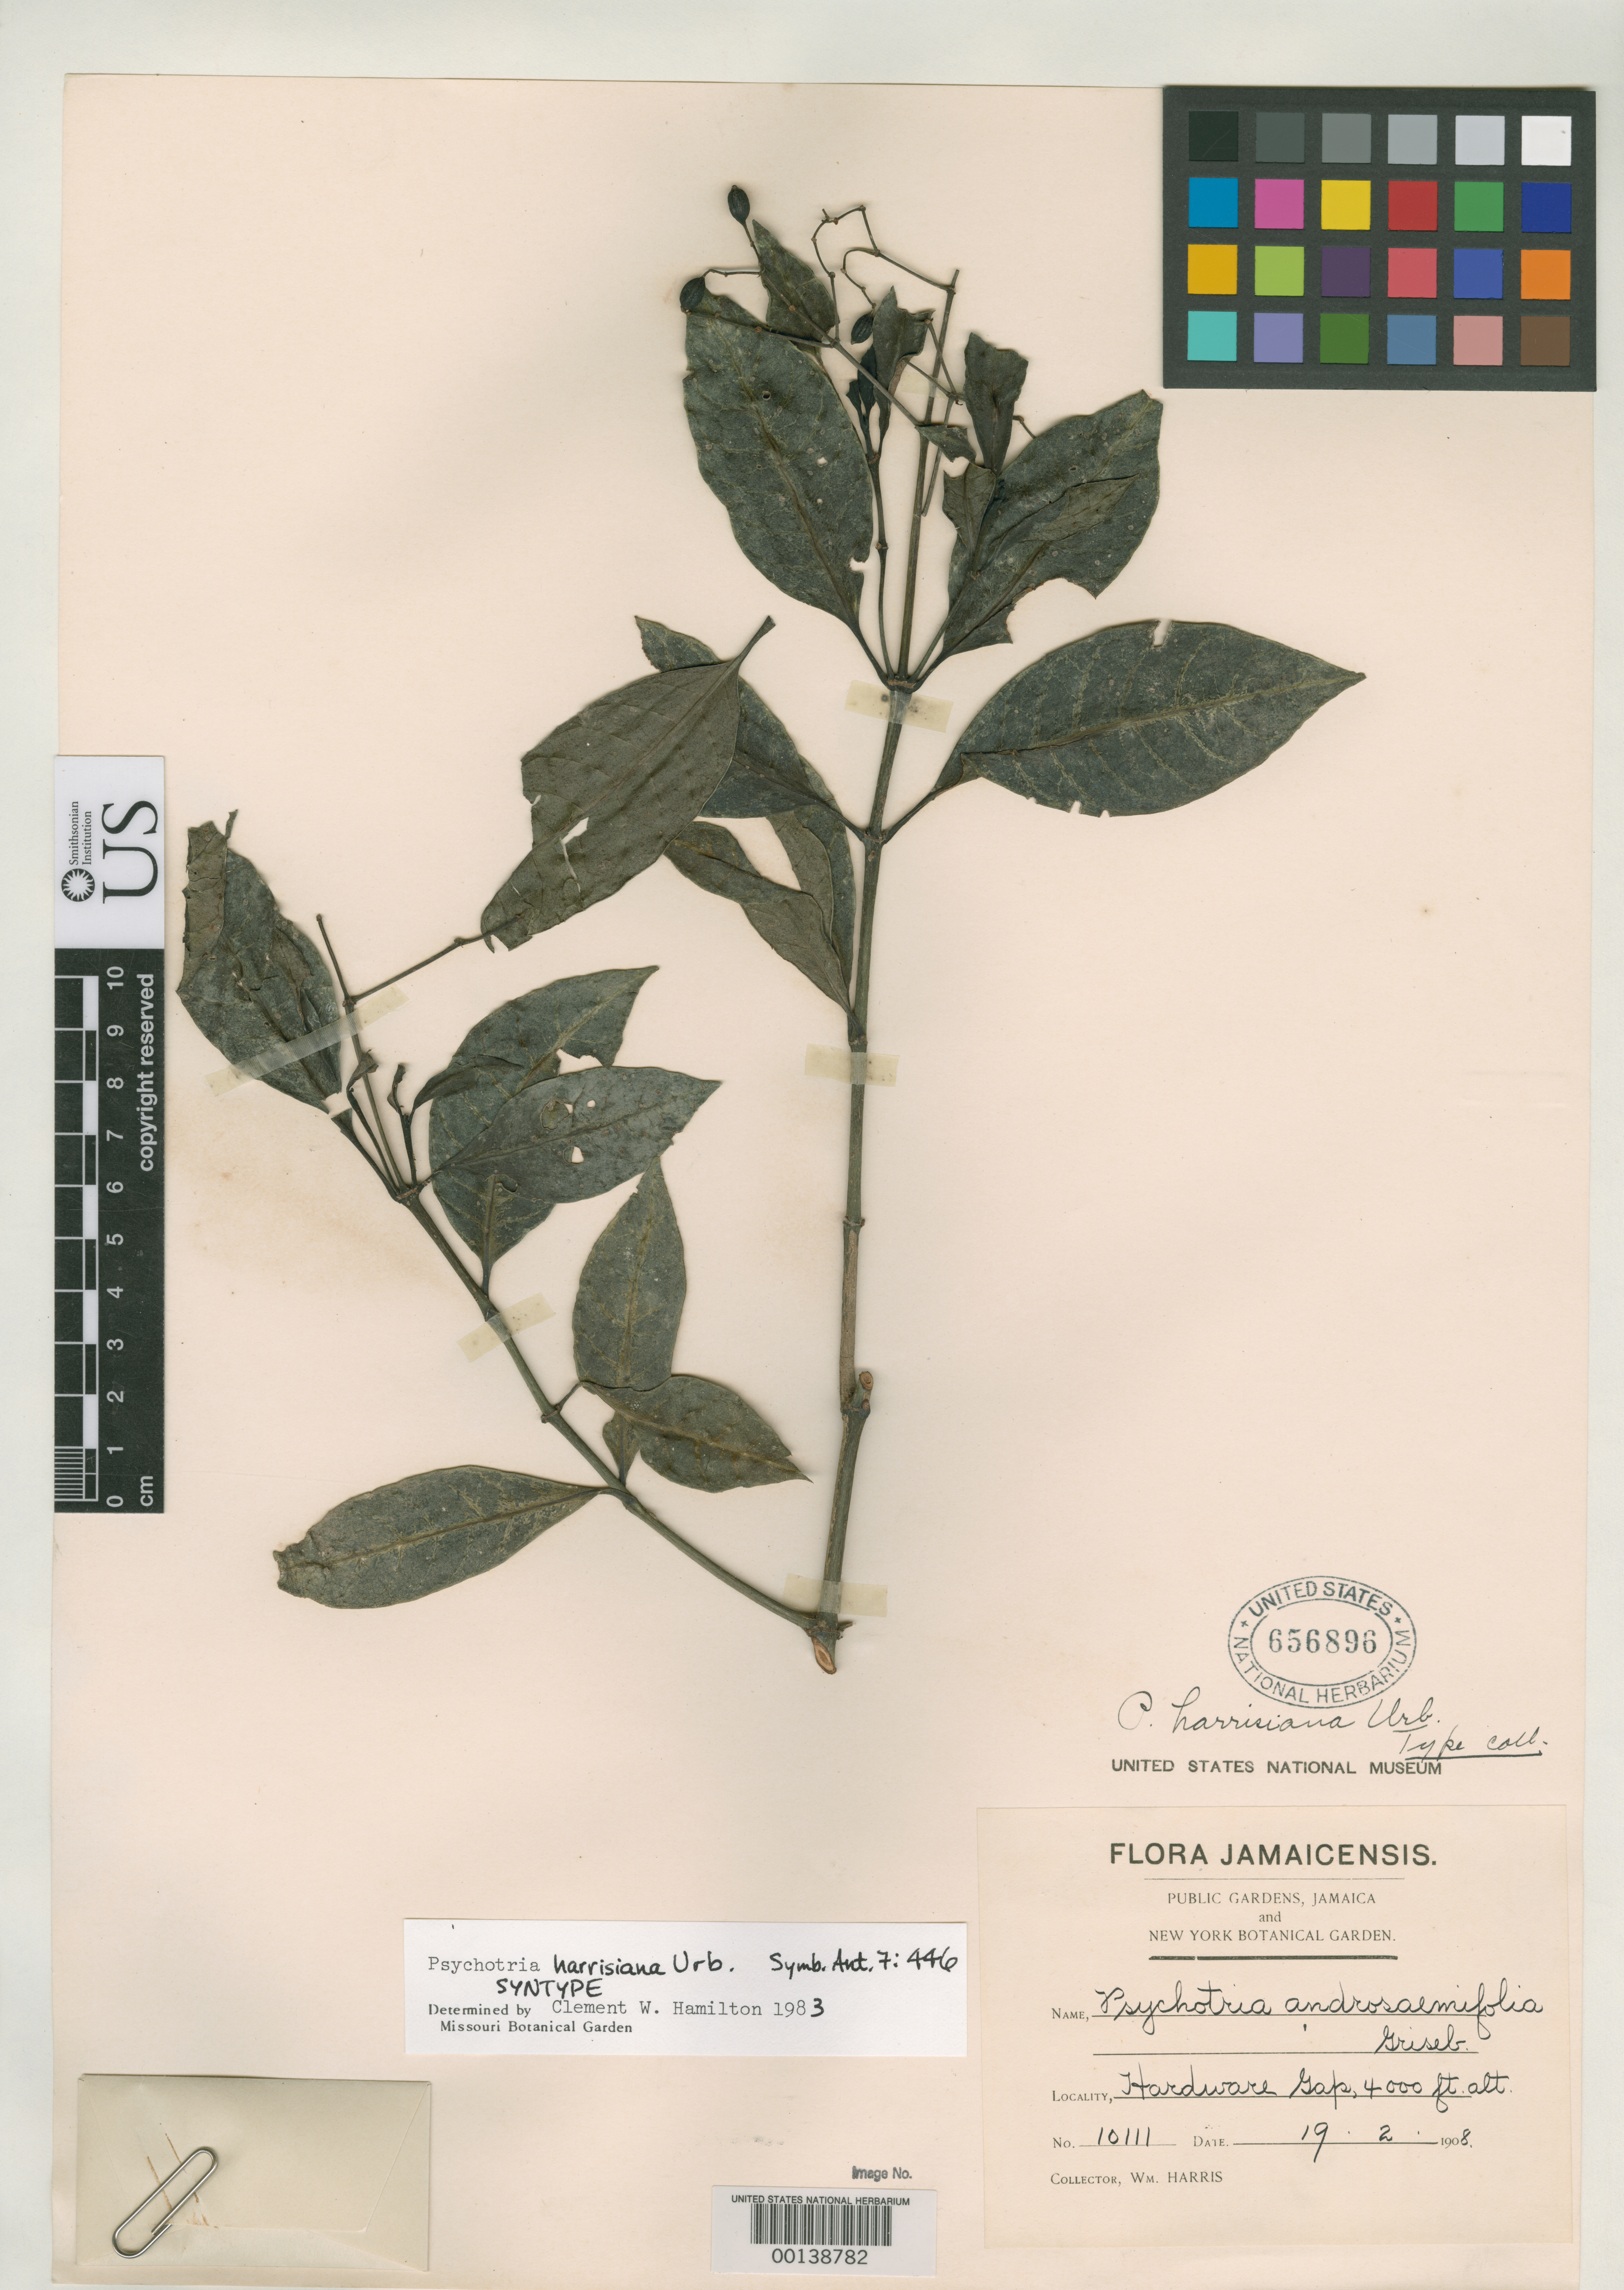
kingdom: Plantae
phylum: Tracheophyta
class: Magnoliopsida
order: Gentianales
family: Rubiaceae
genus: Psychotria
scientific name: Psychotria harrisiana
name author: Urb.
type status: Isotype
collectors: W. H. Harris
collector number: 10111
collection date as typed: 19 Feb 1908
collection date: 1908-02-19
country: Jamaica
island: Greater Antilles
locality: Hardware Gap.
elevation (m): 1219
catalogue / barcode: US 656896